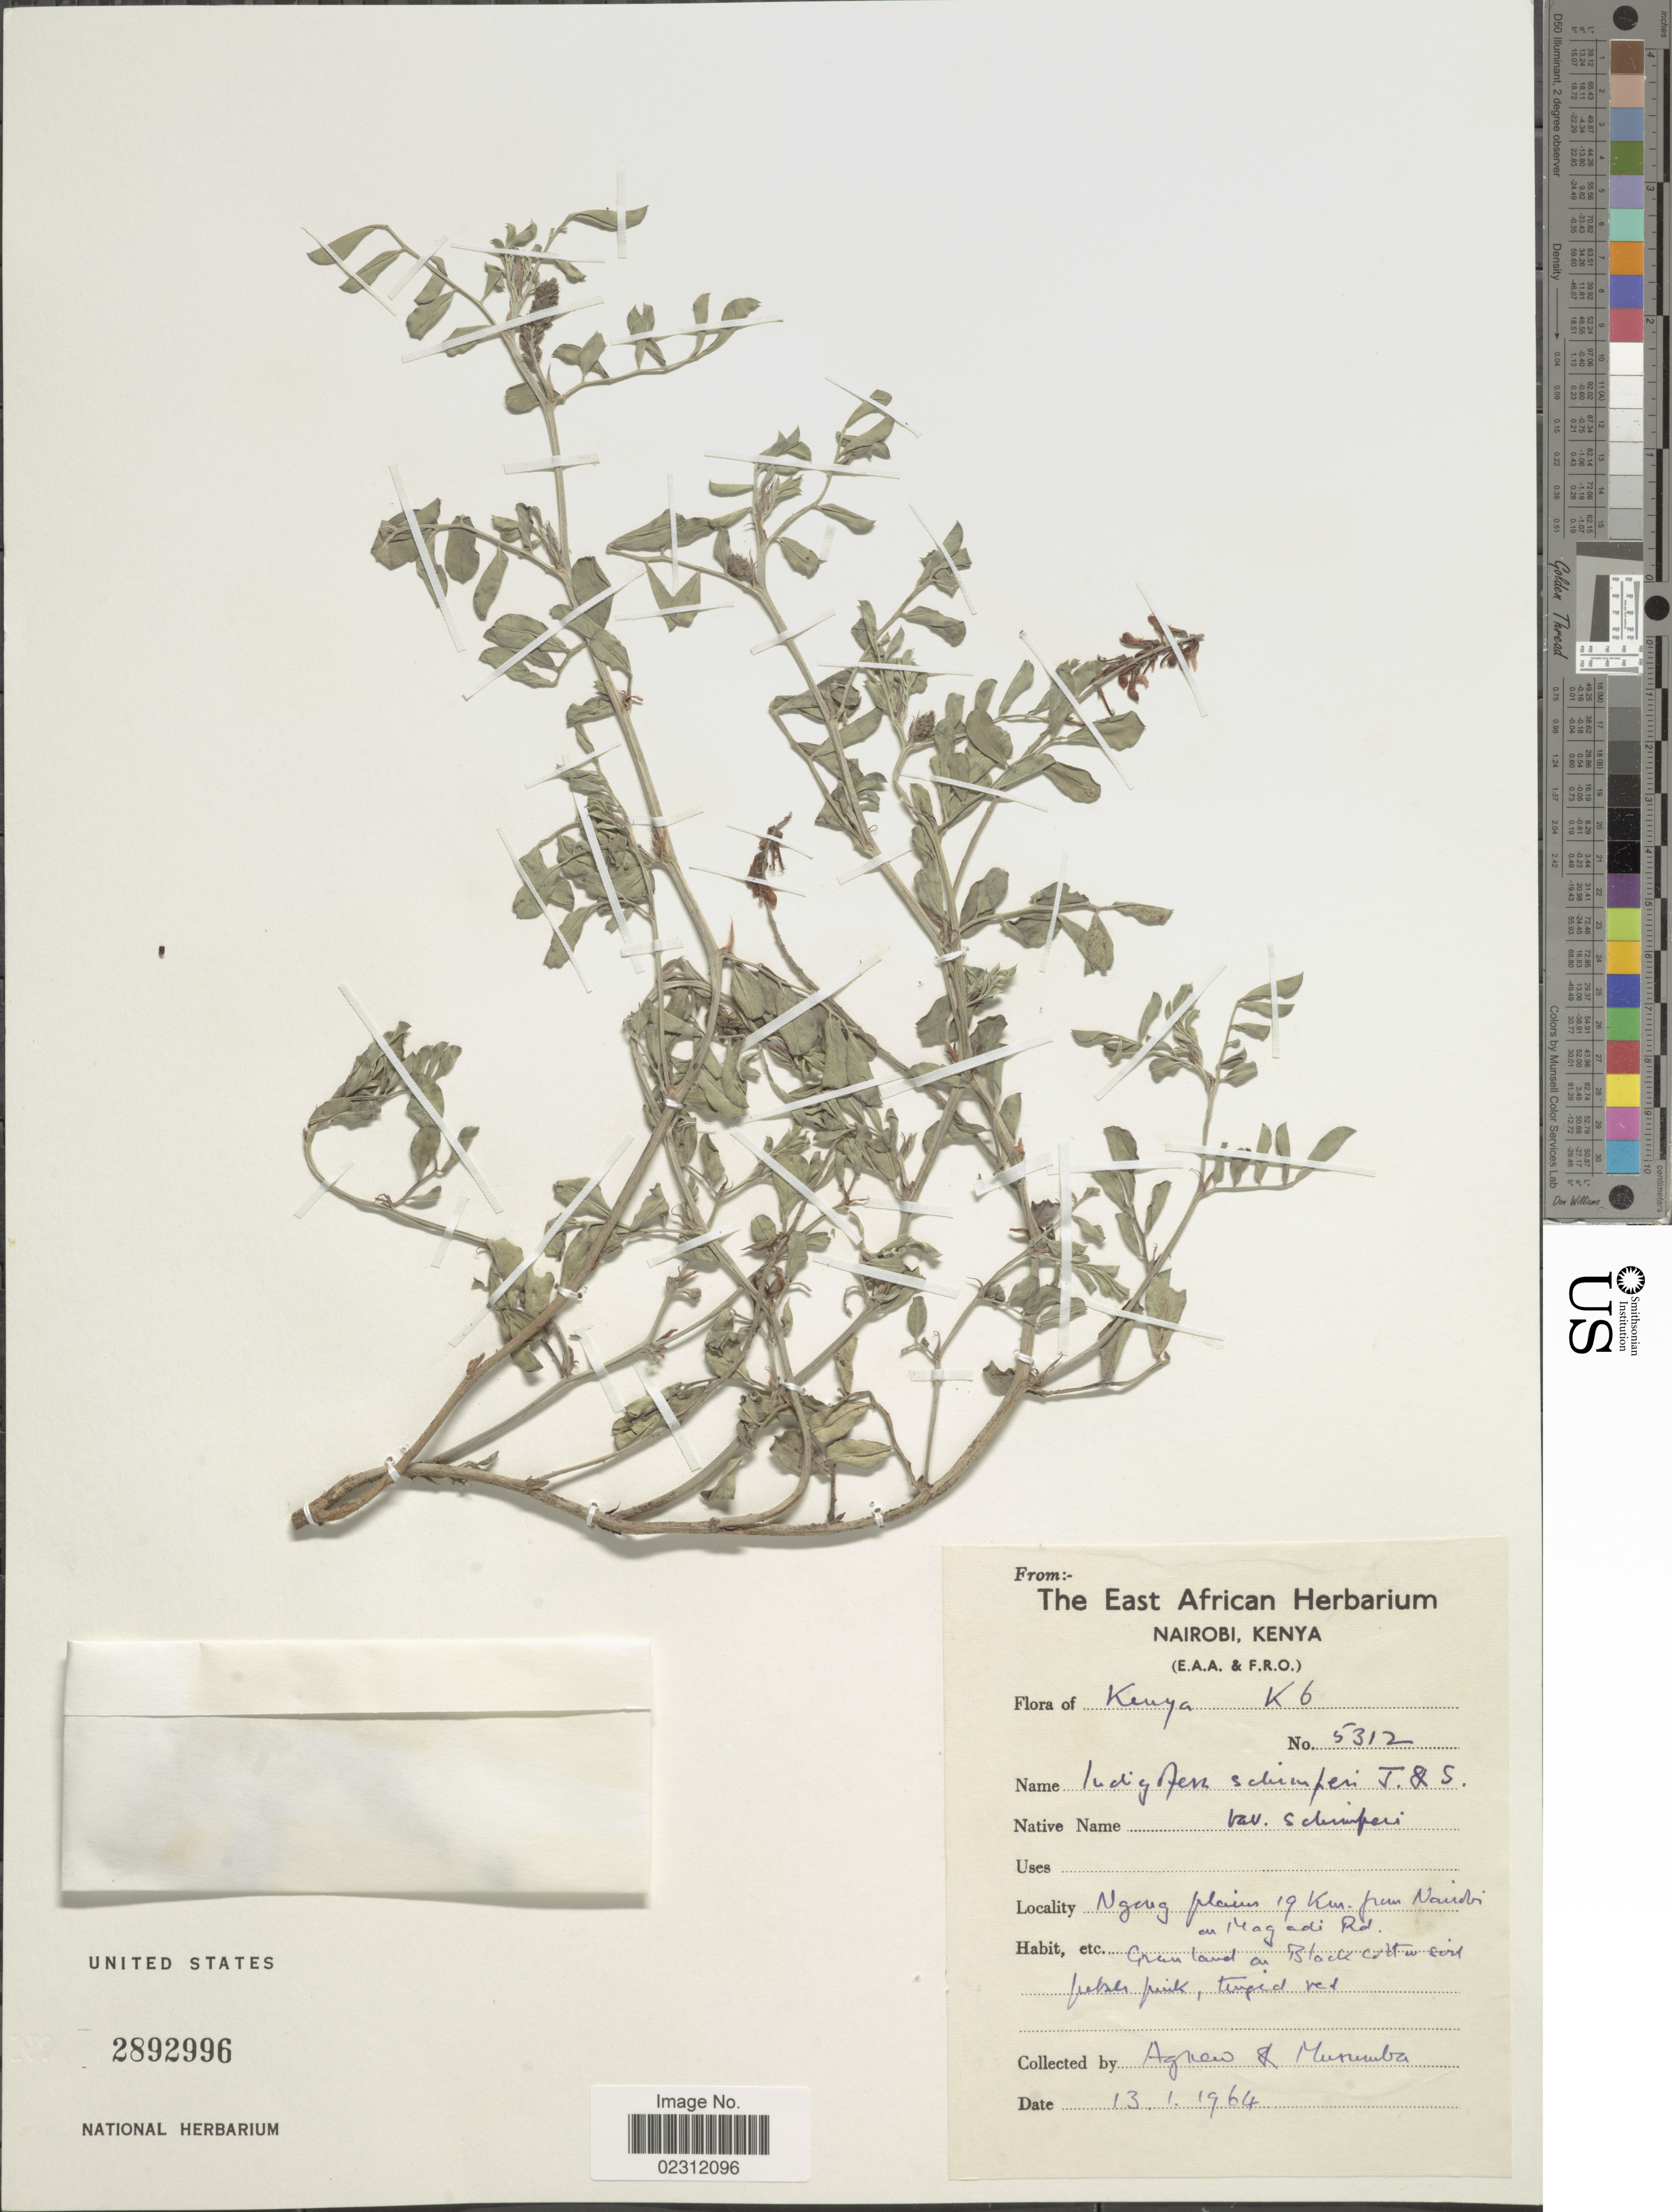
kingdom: Plantae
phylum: Tracheophyta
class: Magnoliopsida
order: Fabales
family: Fabaceae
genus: Indigofera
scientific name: Indigofera schimperi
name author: Jaub. & Spach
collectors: -- Agnew & Musumba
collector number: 5312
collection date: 1964-01-13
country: Kenya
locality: Kenya K6, Ngeng [interpreted] Plains 19 km from Nairobi an Magadi Rd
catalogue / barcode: US 2892996